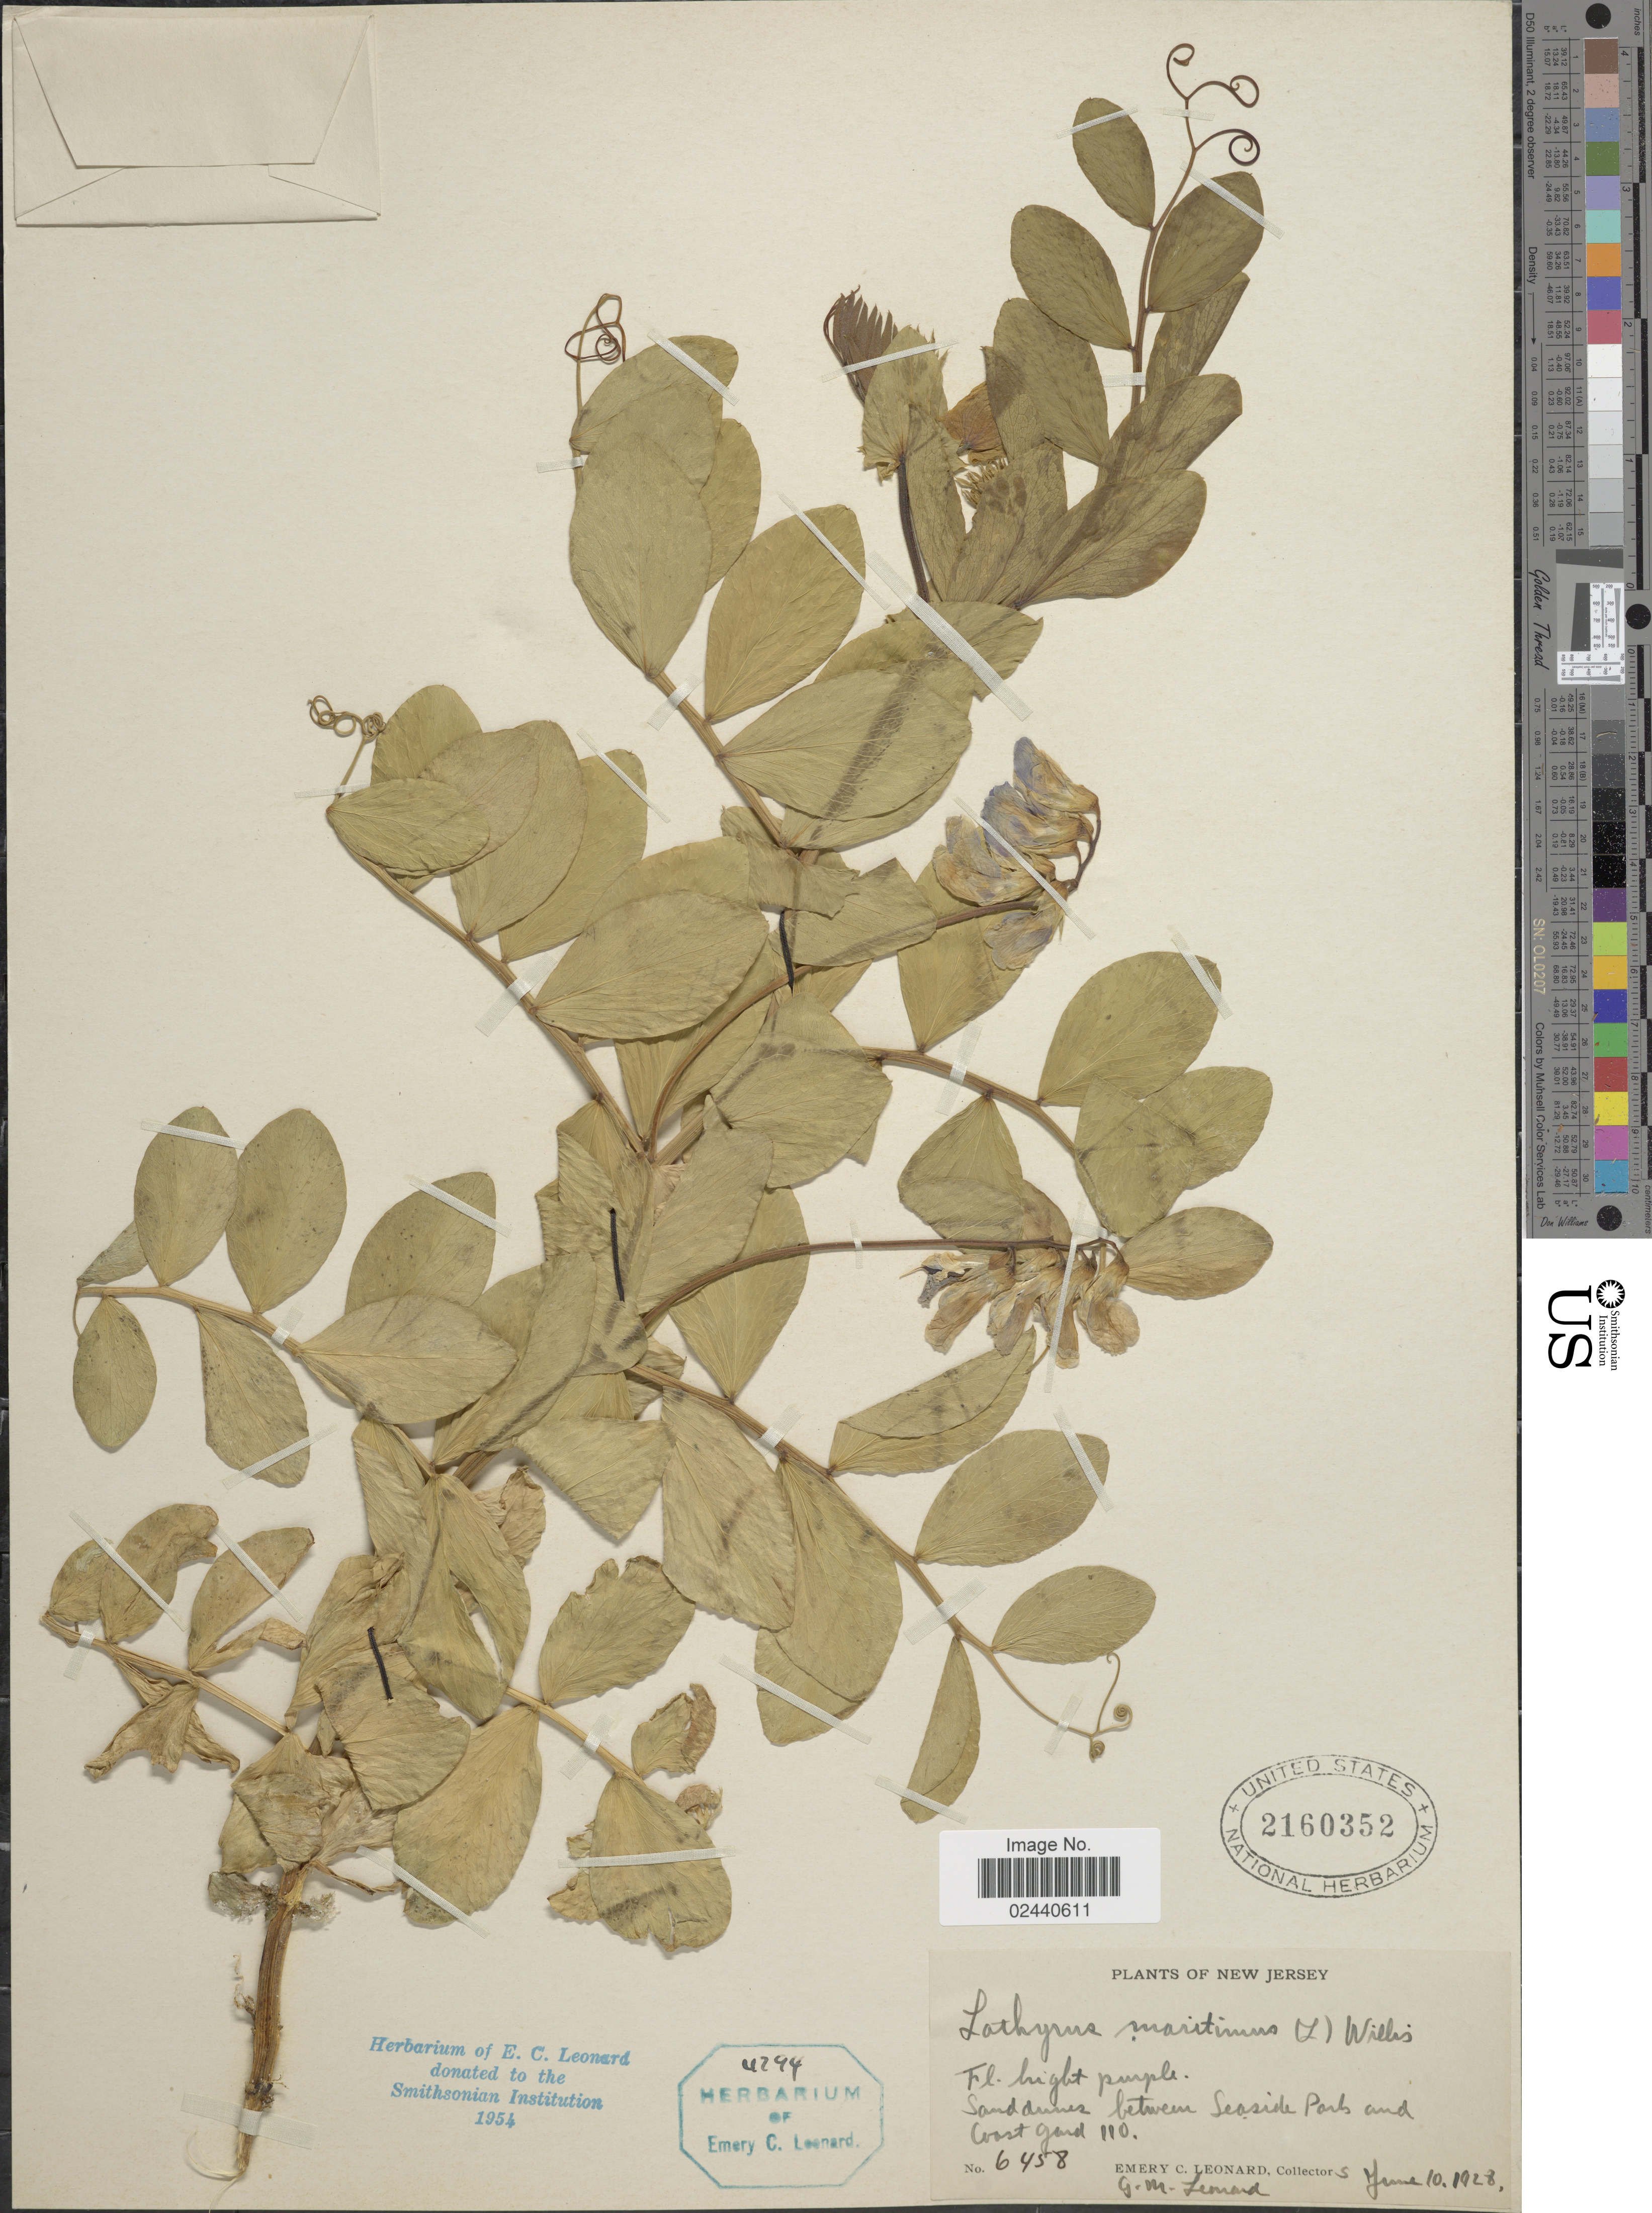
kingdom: Plantae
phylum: Tracheophyta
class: Magnoliopsida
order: Fabales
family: Fabaceae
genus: Lathyrus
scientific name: Lathyrus japonicus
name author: Willd.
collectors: E. C. Leonard & G. M. Leonard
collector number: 6458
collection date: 1928-06-10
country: United States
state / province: New Jersey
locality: Between Seaside Park and Coast Gard 110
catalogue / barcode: US 2160352